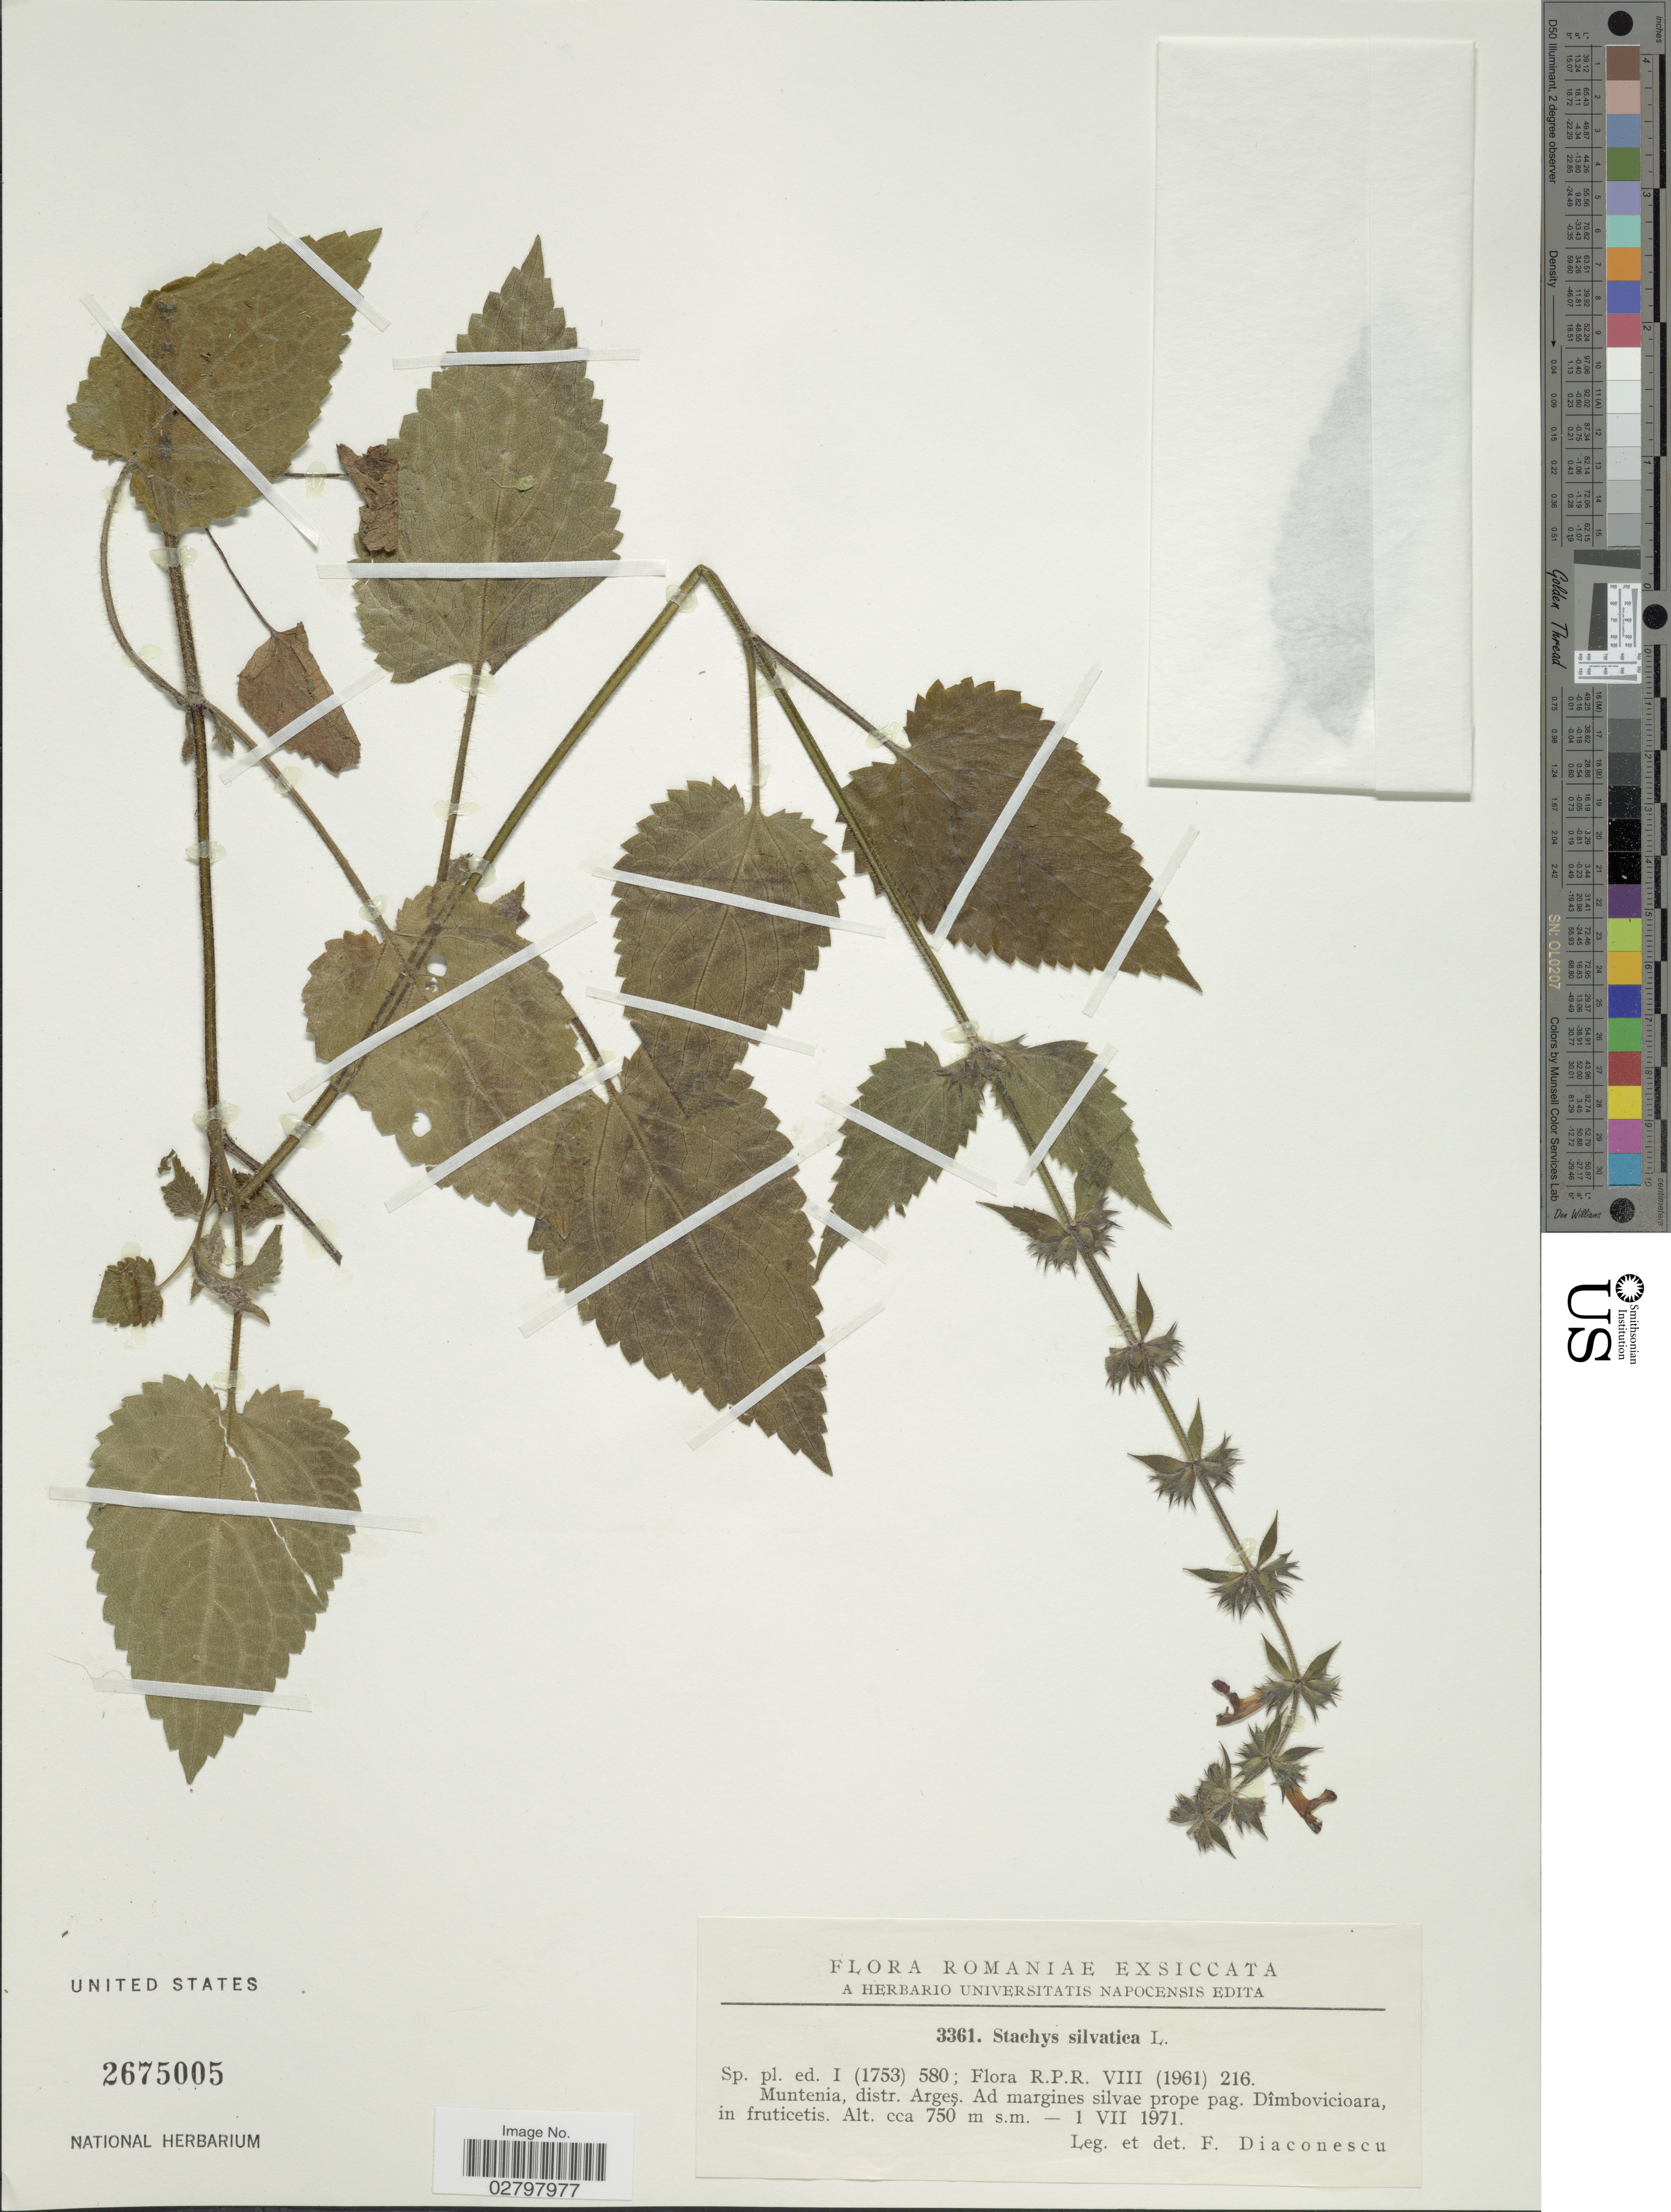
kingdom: Plantae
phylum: Tracheophyta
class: Magnoliopsida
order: Lamiales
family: Lamiaceae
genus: Stachys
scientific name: Stachys silvatica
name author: L.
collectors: F. Diaconescu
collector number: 3361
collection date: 1971-07-01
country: Romania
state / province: Arges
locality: Muntenia, distr. Arges. Ad margines silvae prope pag. Dîmbovicioara, in fruticetis.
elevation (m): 750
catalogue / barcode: US 2675005